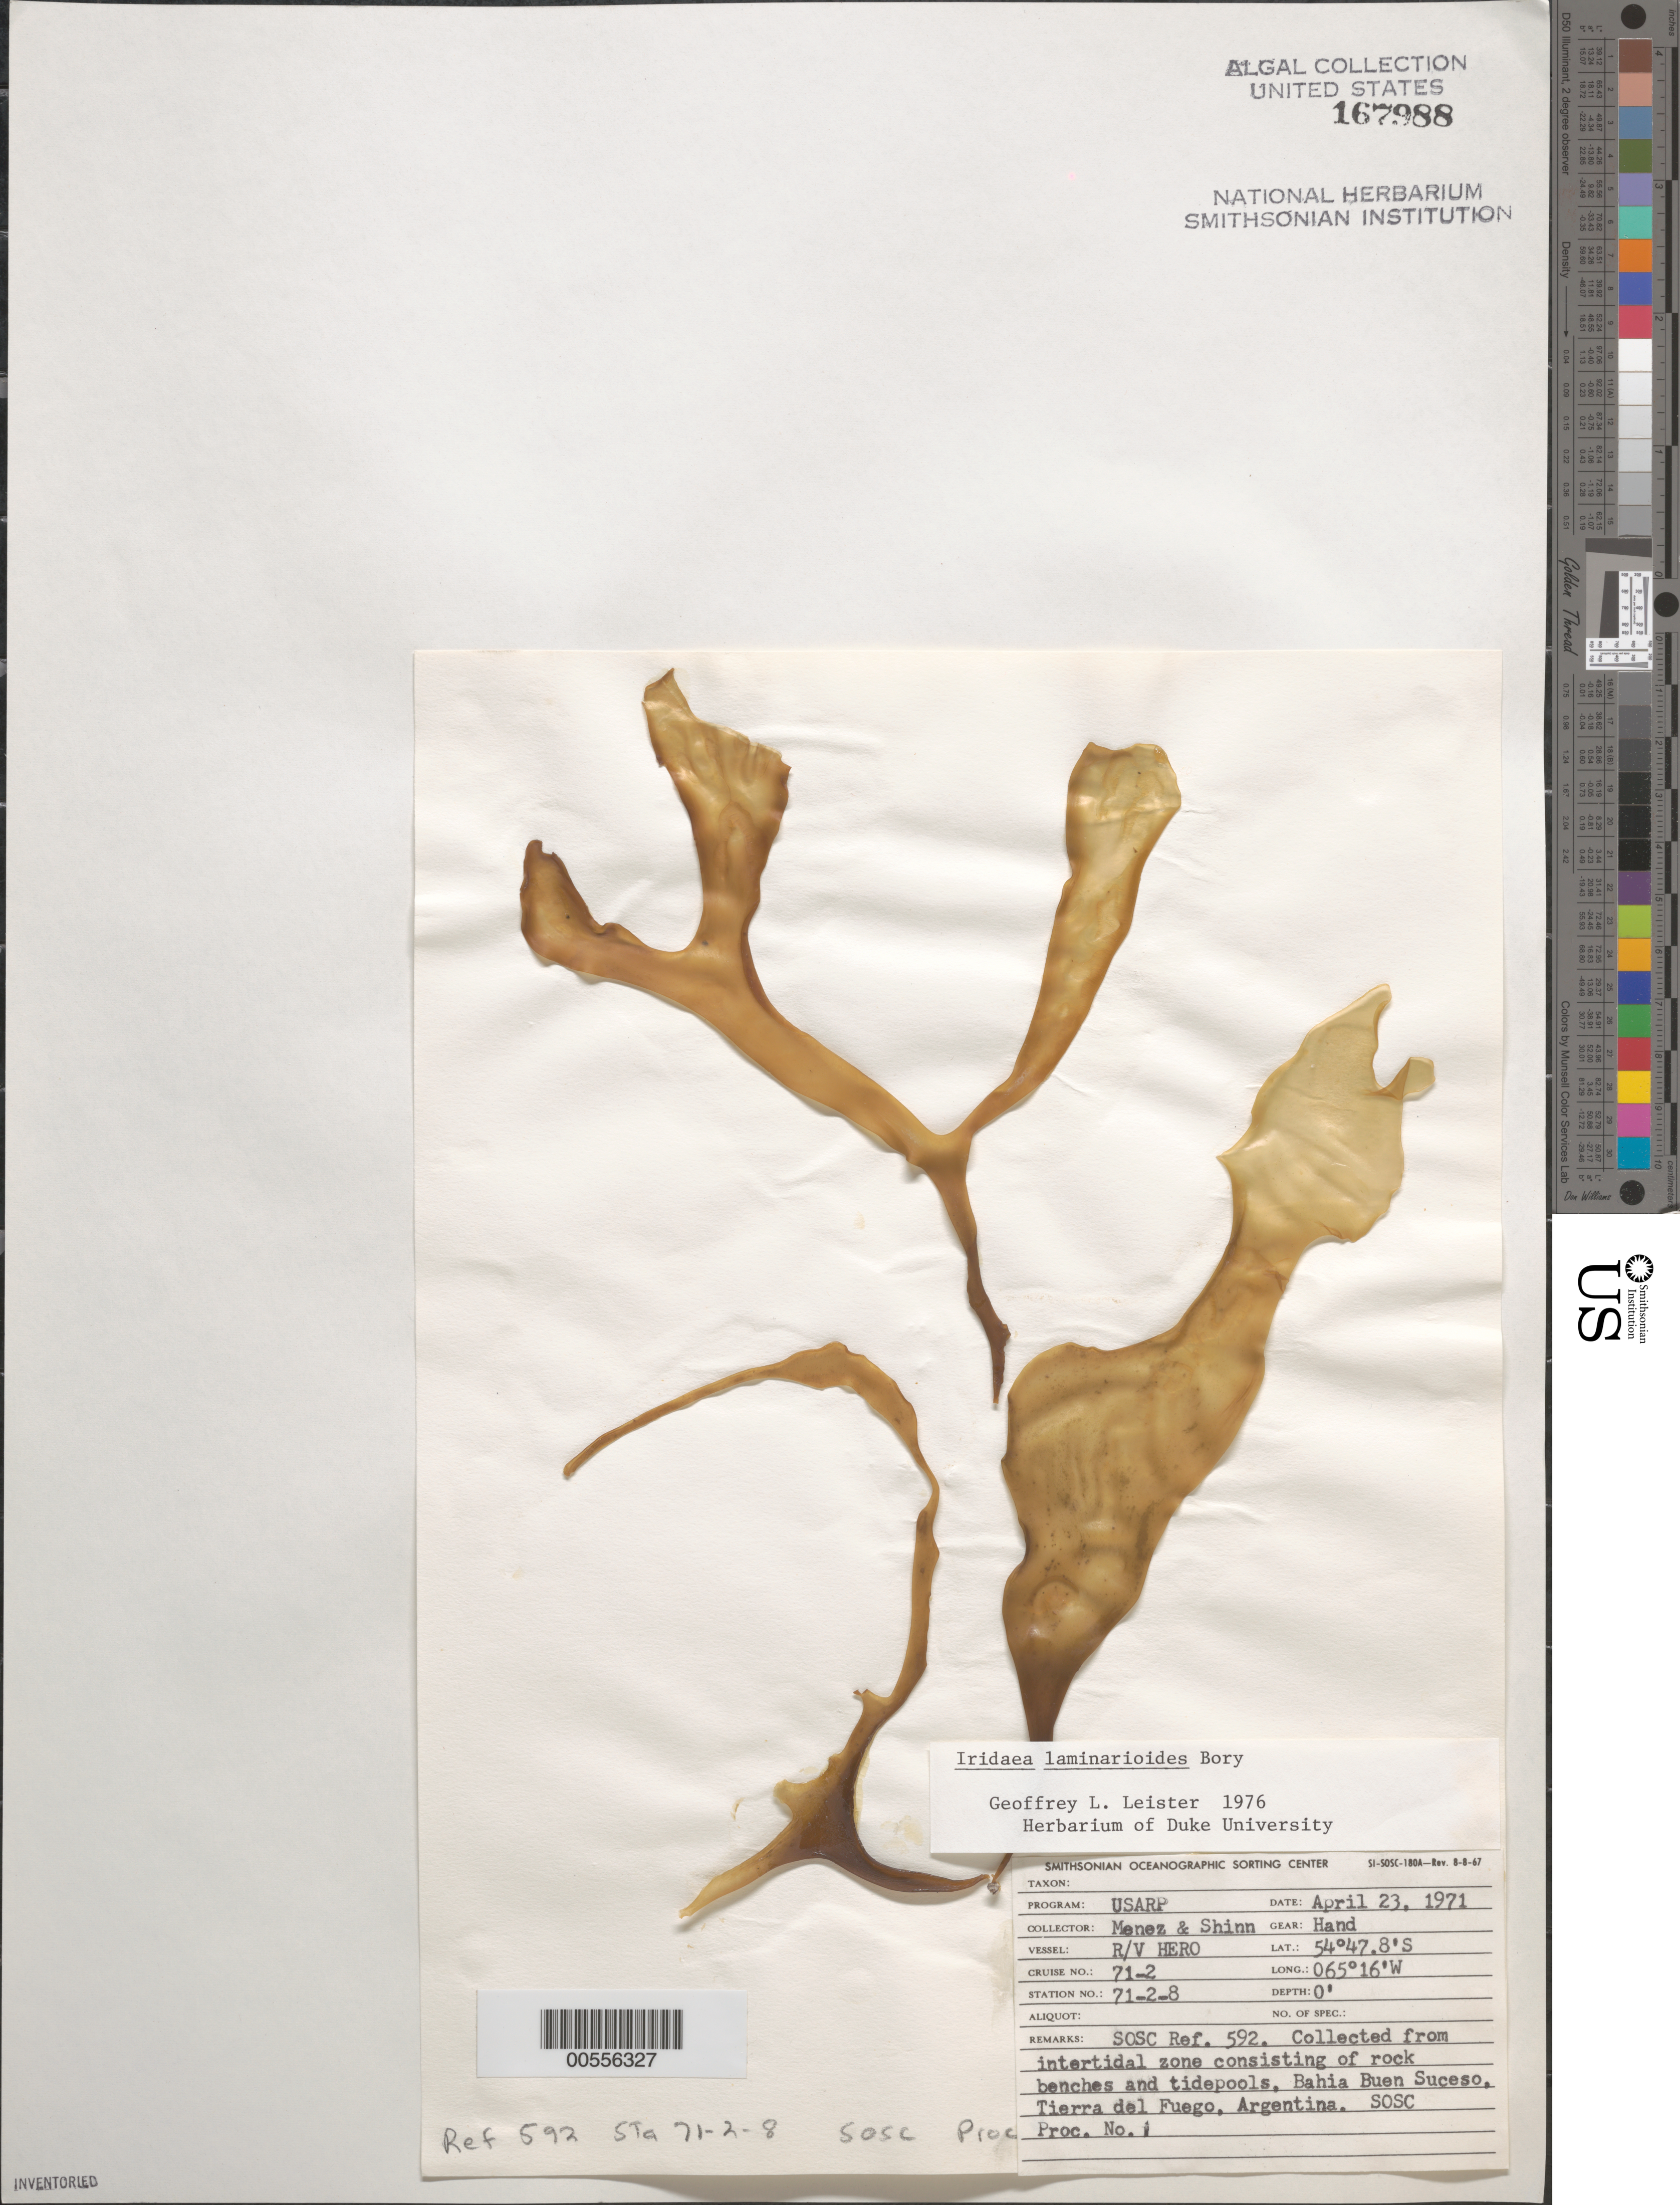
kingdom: Plantae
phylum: Rhodophyta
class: Florideophyceae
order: Gigartinales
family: Gigartinaceae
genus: Mazzaella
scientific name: Mazzaella laminarioides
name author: (Bory) Fredericq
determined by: Algae name updating Project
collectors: Meñez & -. Shinn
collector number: Station 71-2-8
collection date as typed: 23 Apr 1971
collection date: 1971-04-23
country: Argentina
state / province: Tierra del Fuego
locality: Bahia Buen Suceso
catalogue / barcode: US 167988